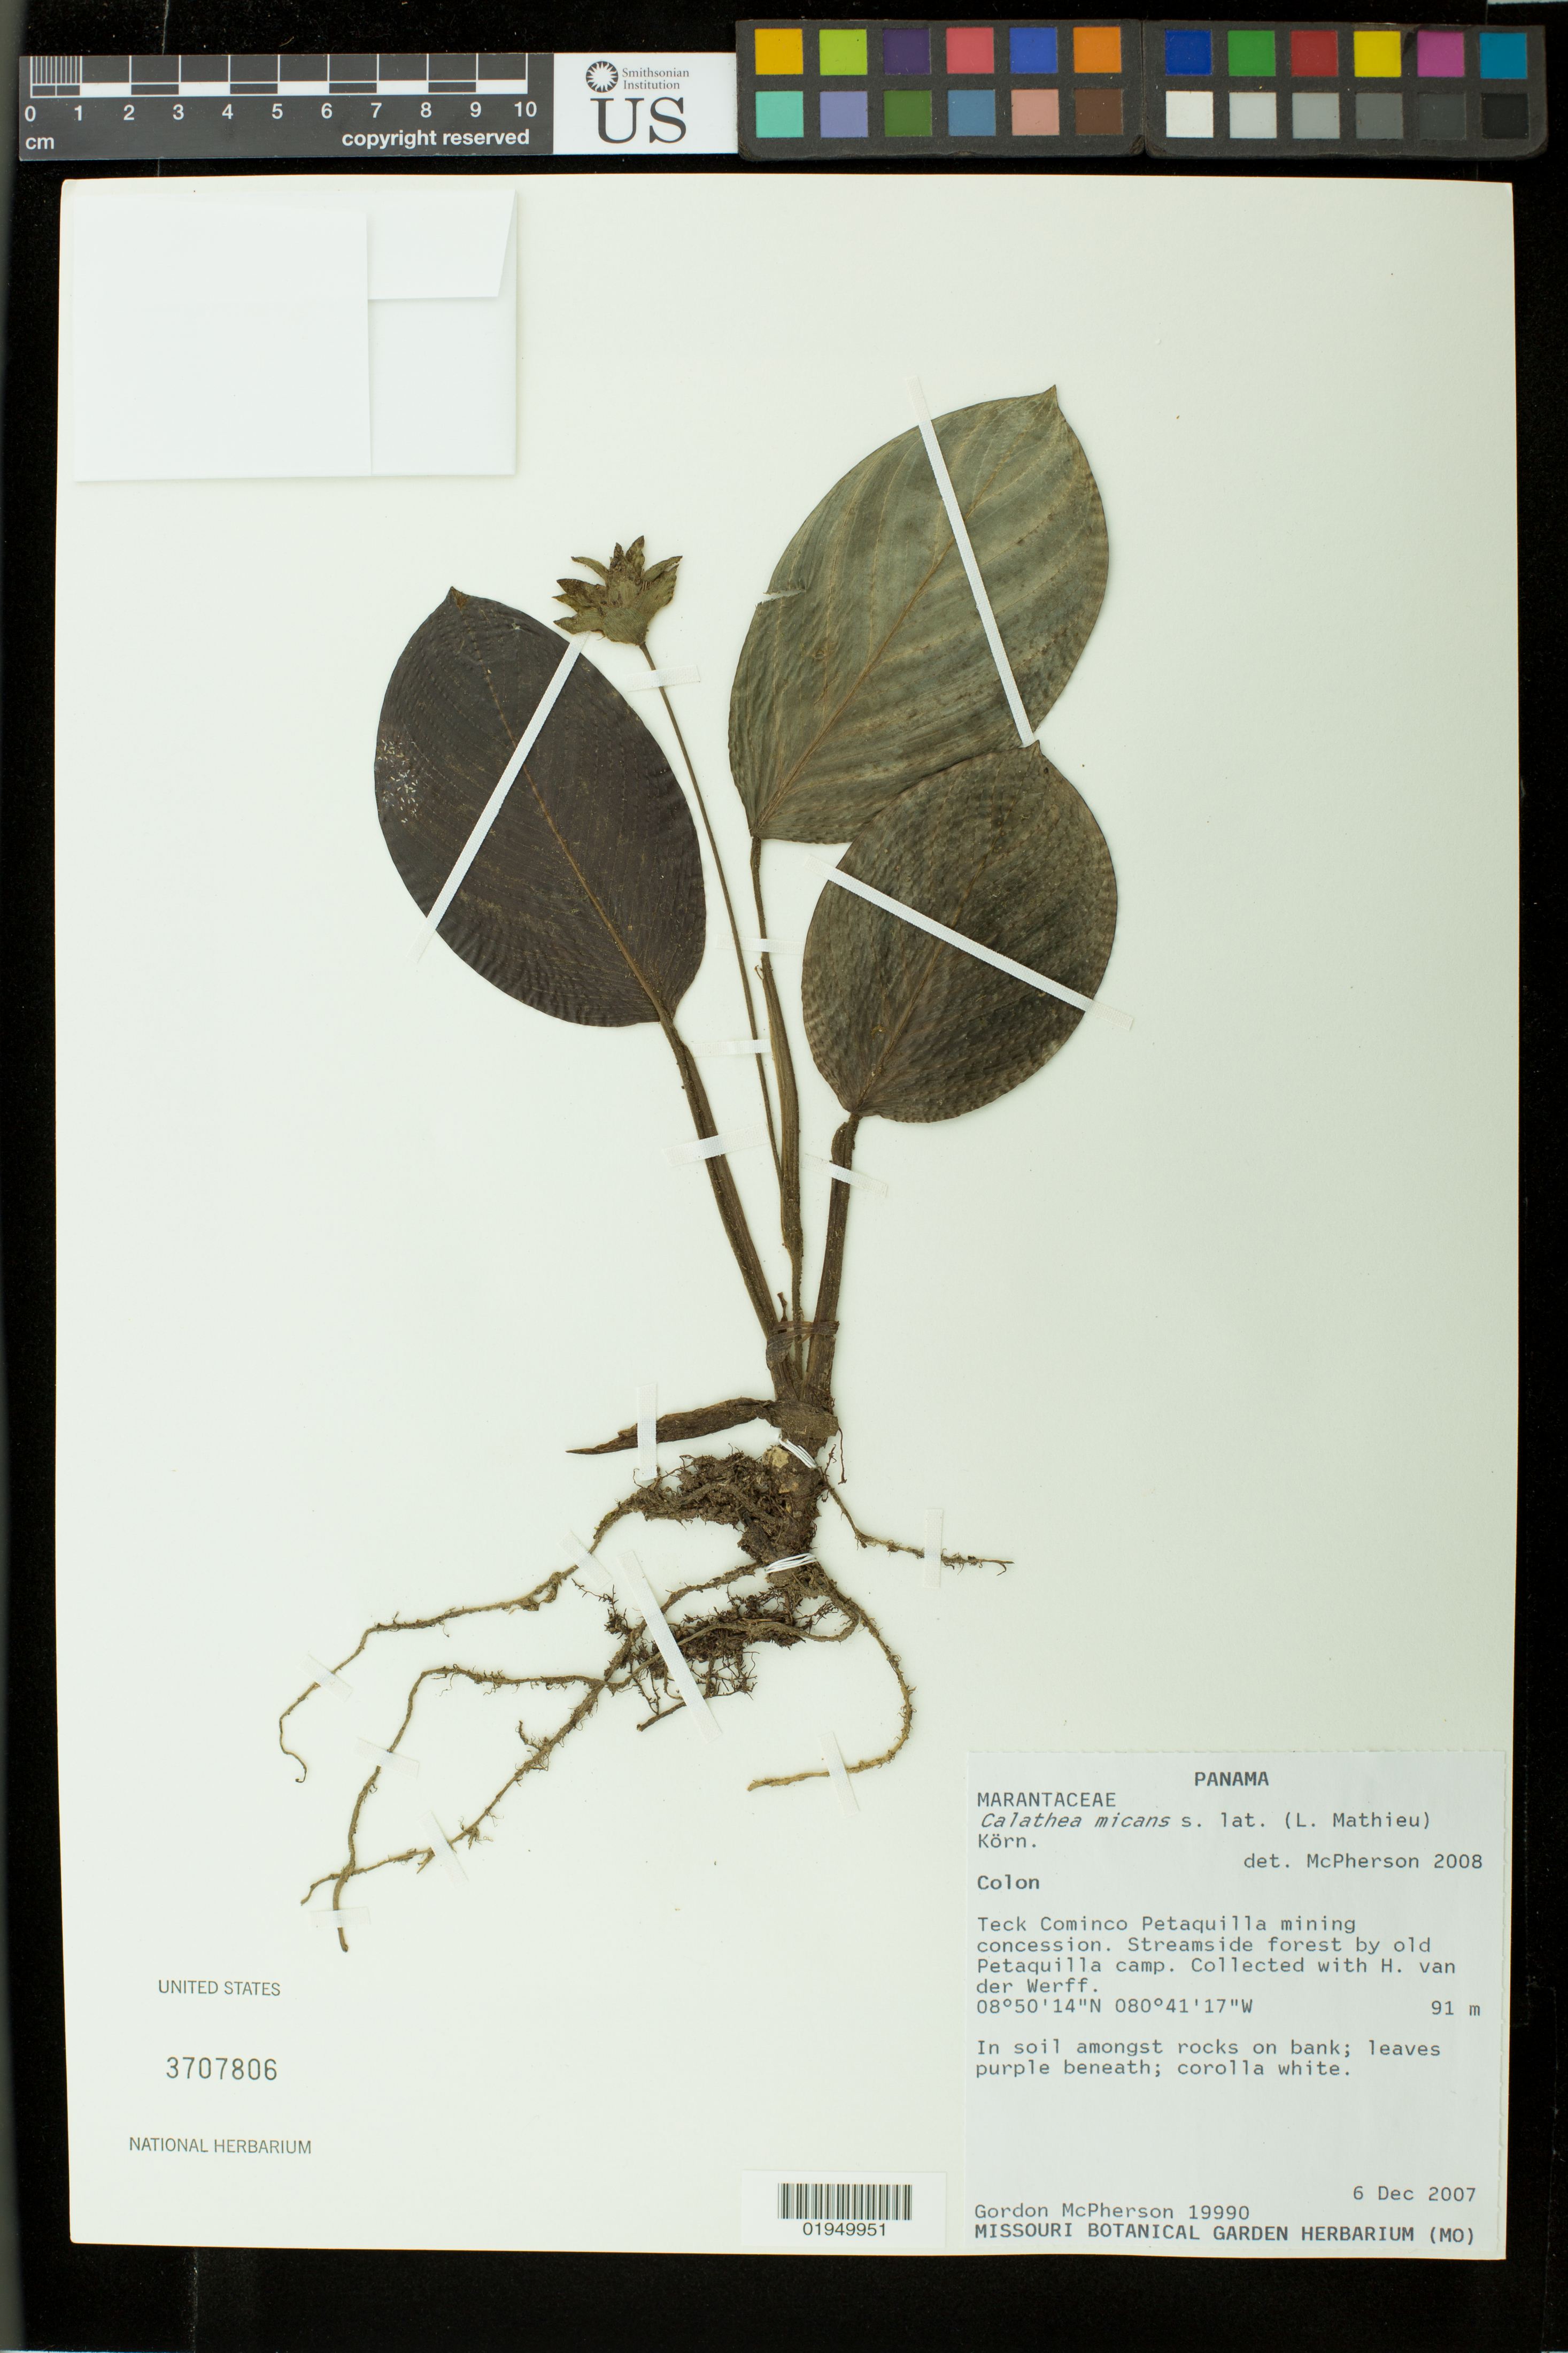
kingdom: Plantae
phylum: Tracheophyta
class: Liliopsida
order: Zingiberales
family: Marantaceae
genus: Goeppertia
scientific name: Goeppertia micans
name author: (L. Mathieu) Borchs. & S. Suárez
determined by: Strong, Mark T., (BOT), Smithsonian Institution - National Museum of Natural History (UNITED STATES)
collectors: G. D. McPherson & H. van der Werff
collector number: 19990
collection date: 2007-12-06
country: Panama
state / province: Colón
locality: Teck Cominco Petaquilla mining concession. Streamside forest by old Petaquilla camp.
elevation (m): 91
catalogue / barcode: US 3707806